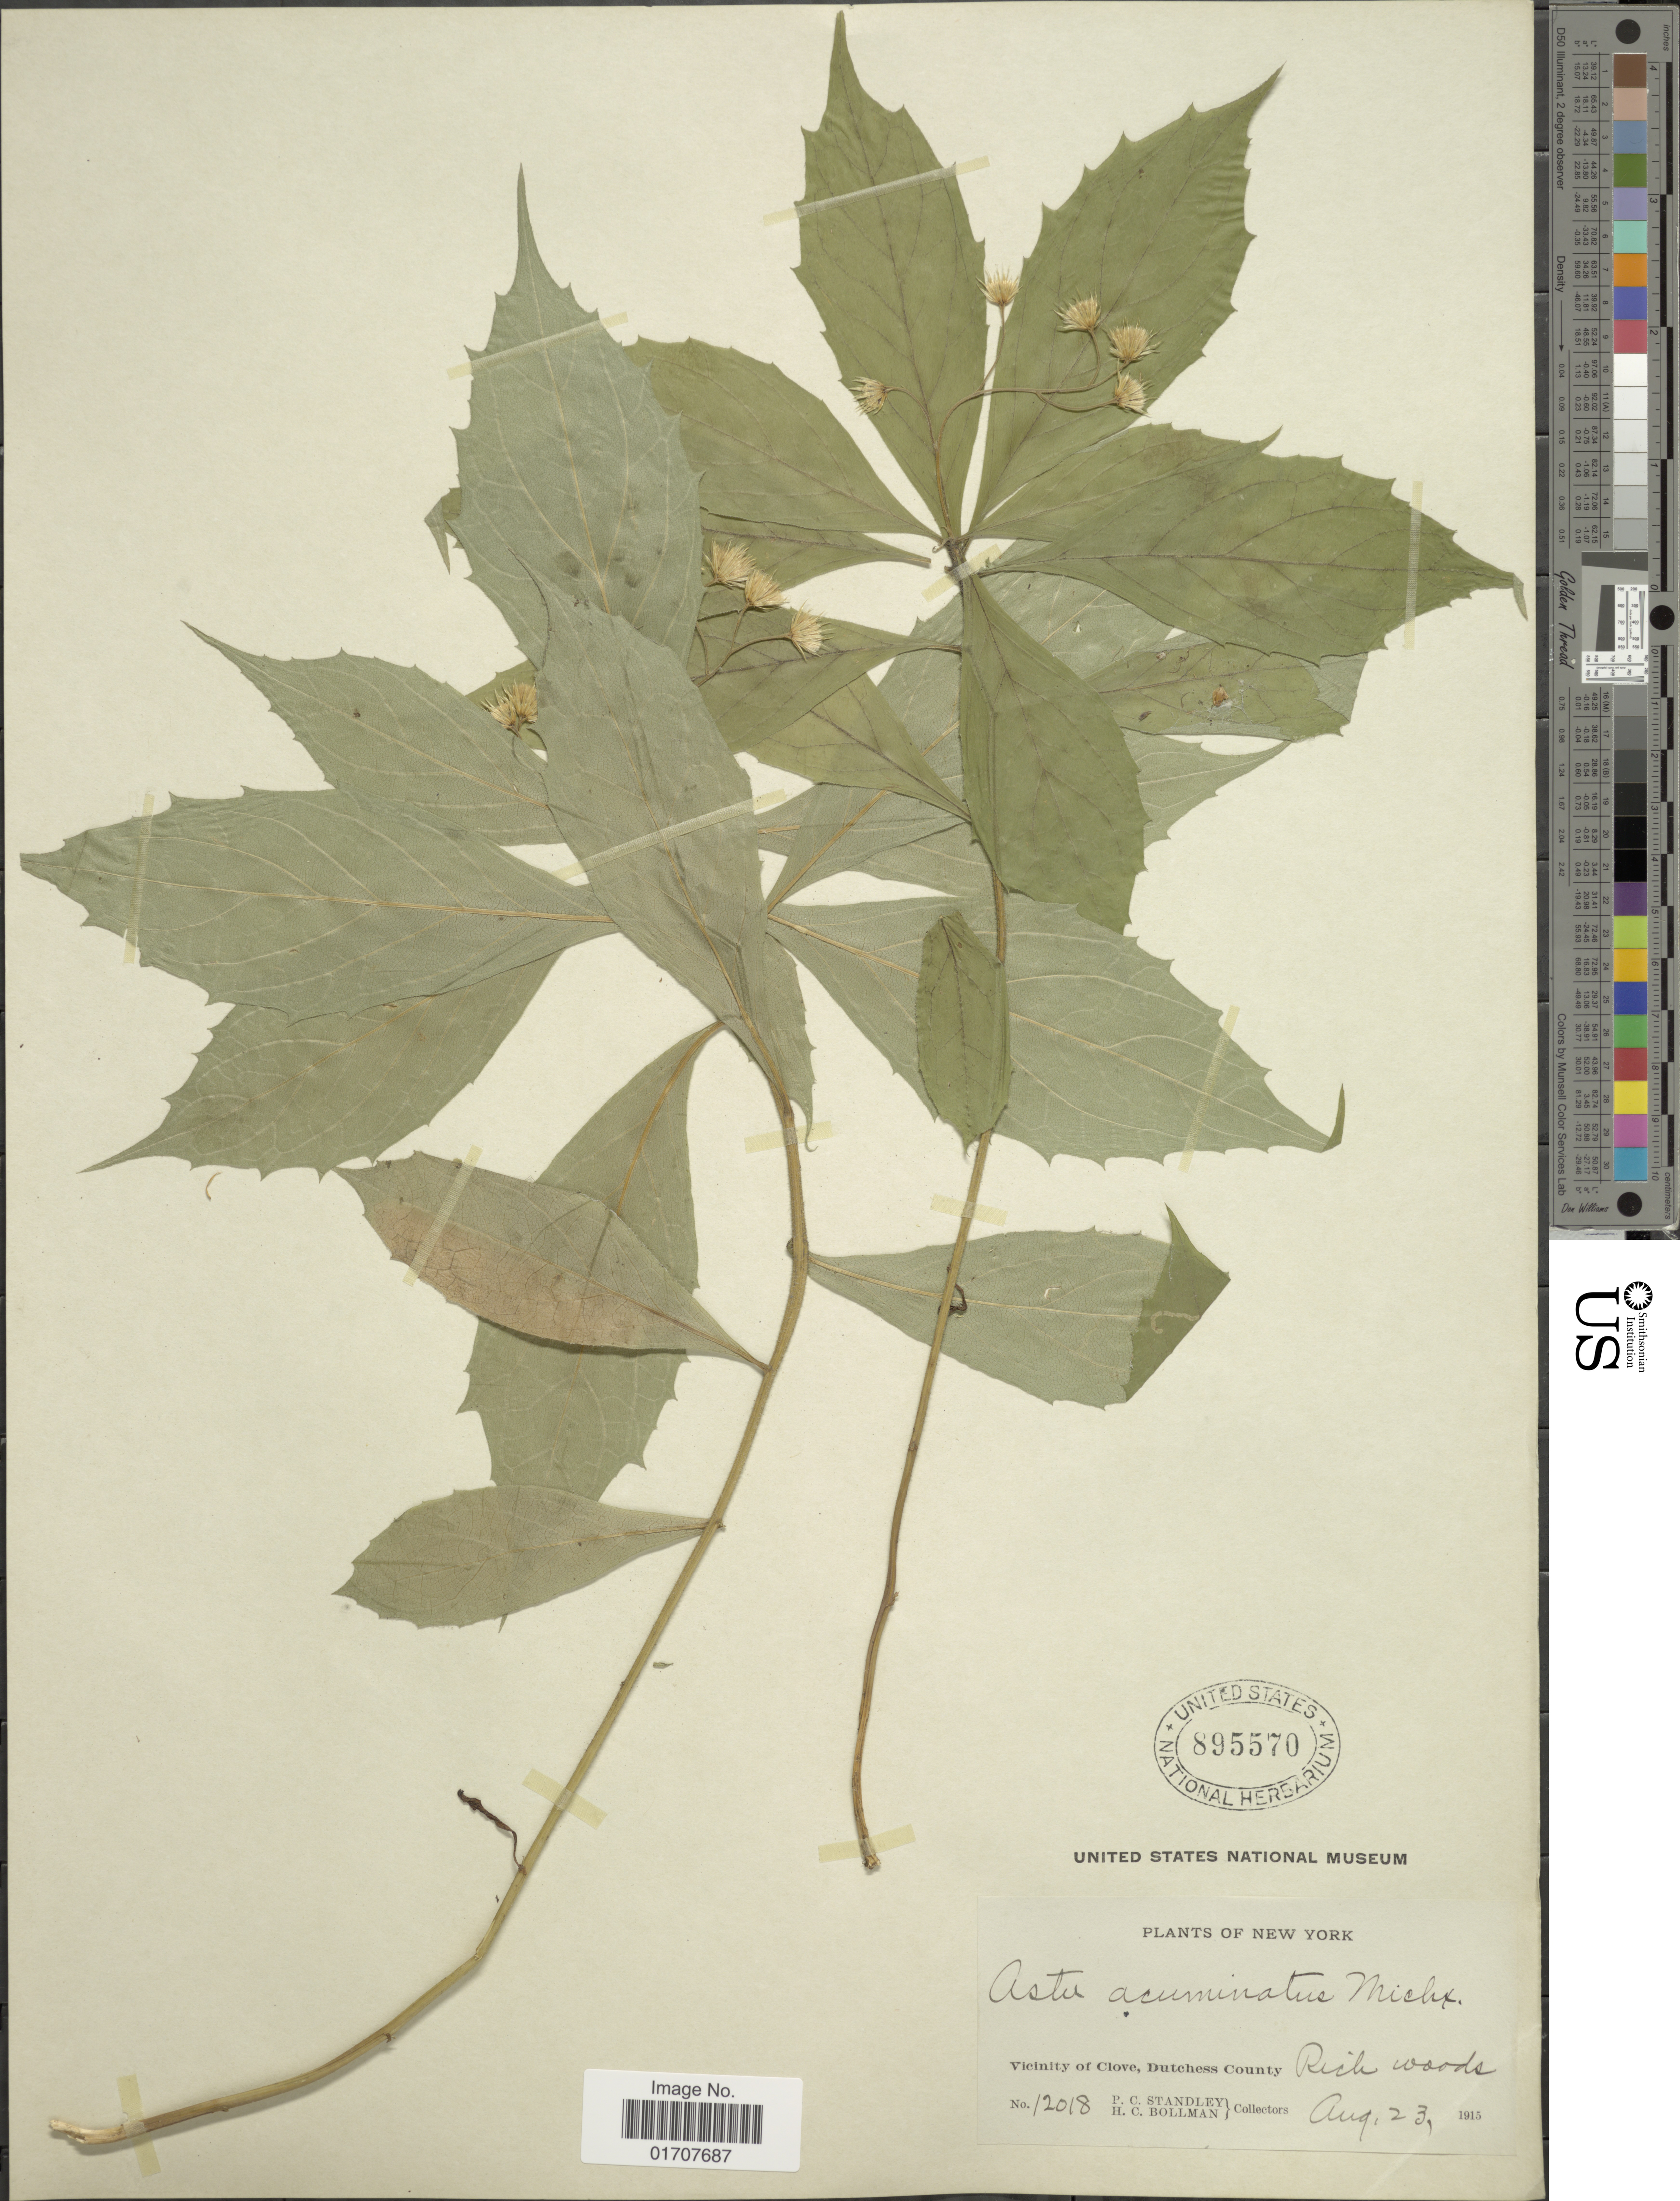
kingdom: Plantae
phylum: Tracheophyta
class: Magnoliopsida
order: Asterales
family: Asteraceae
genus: Oclemena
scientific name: Oclemena acuminata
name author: (Michx.) Greene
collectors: P. C. Standley & H. C. Bollman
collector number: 12018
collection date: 1915-08-23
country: United States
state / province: New York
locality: Vicinity of Clove, Dutchness County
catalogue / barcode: US 895570